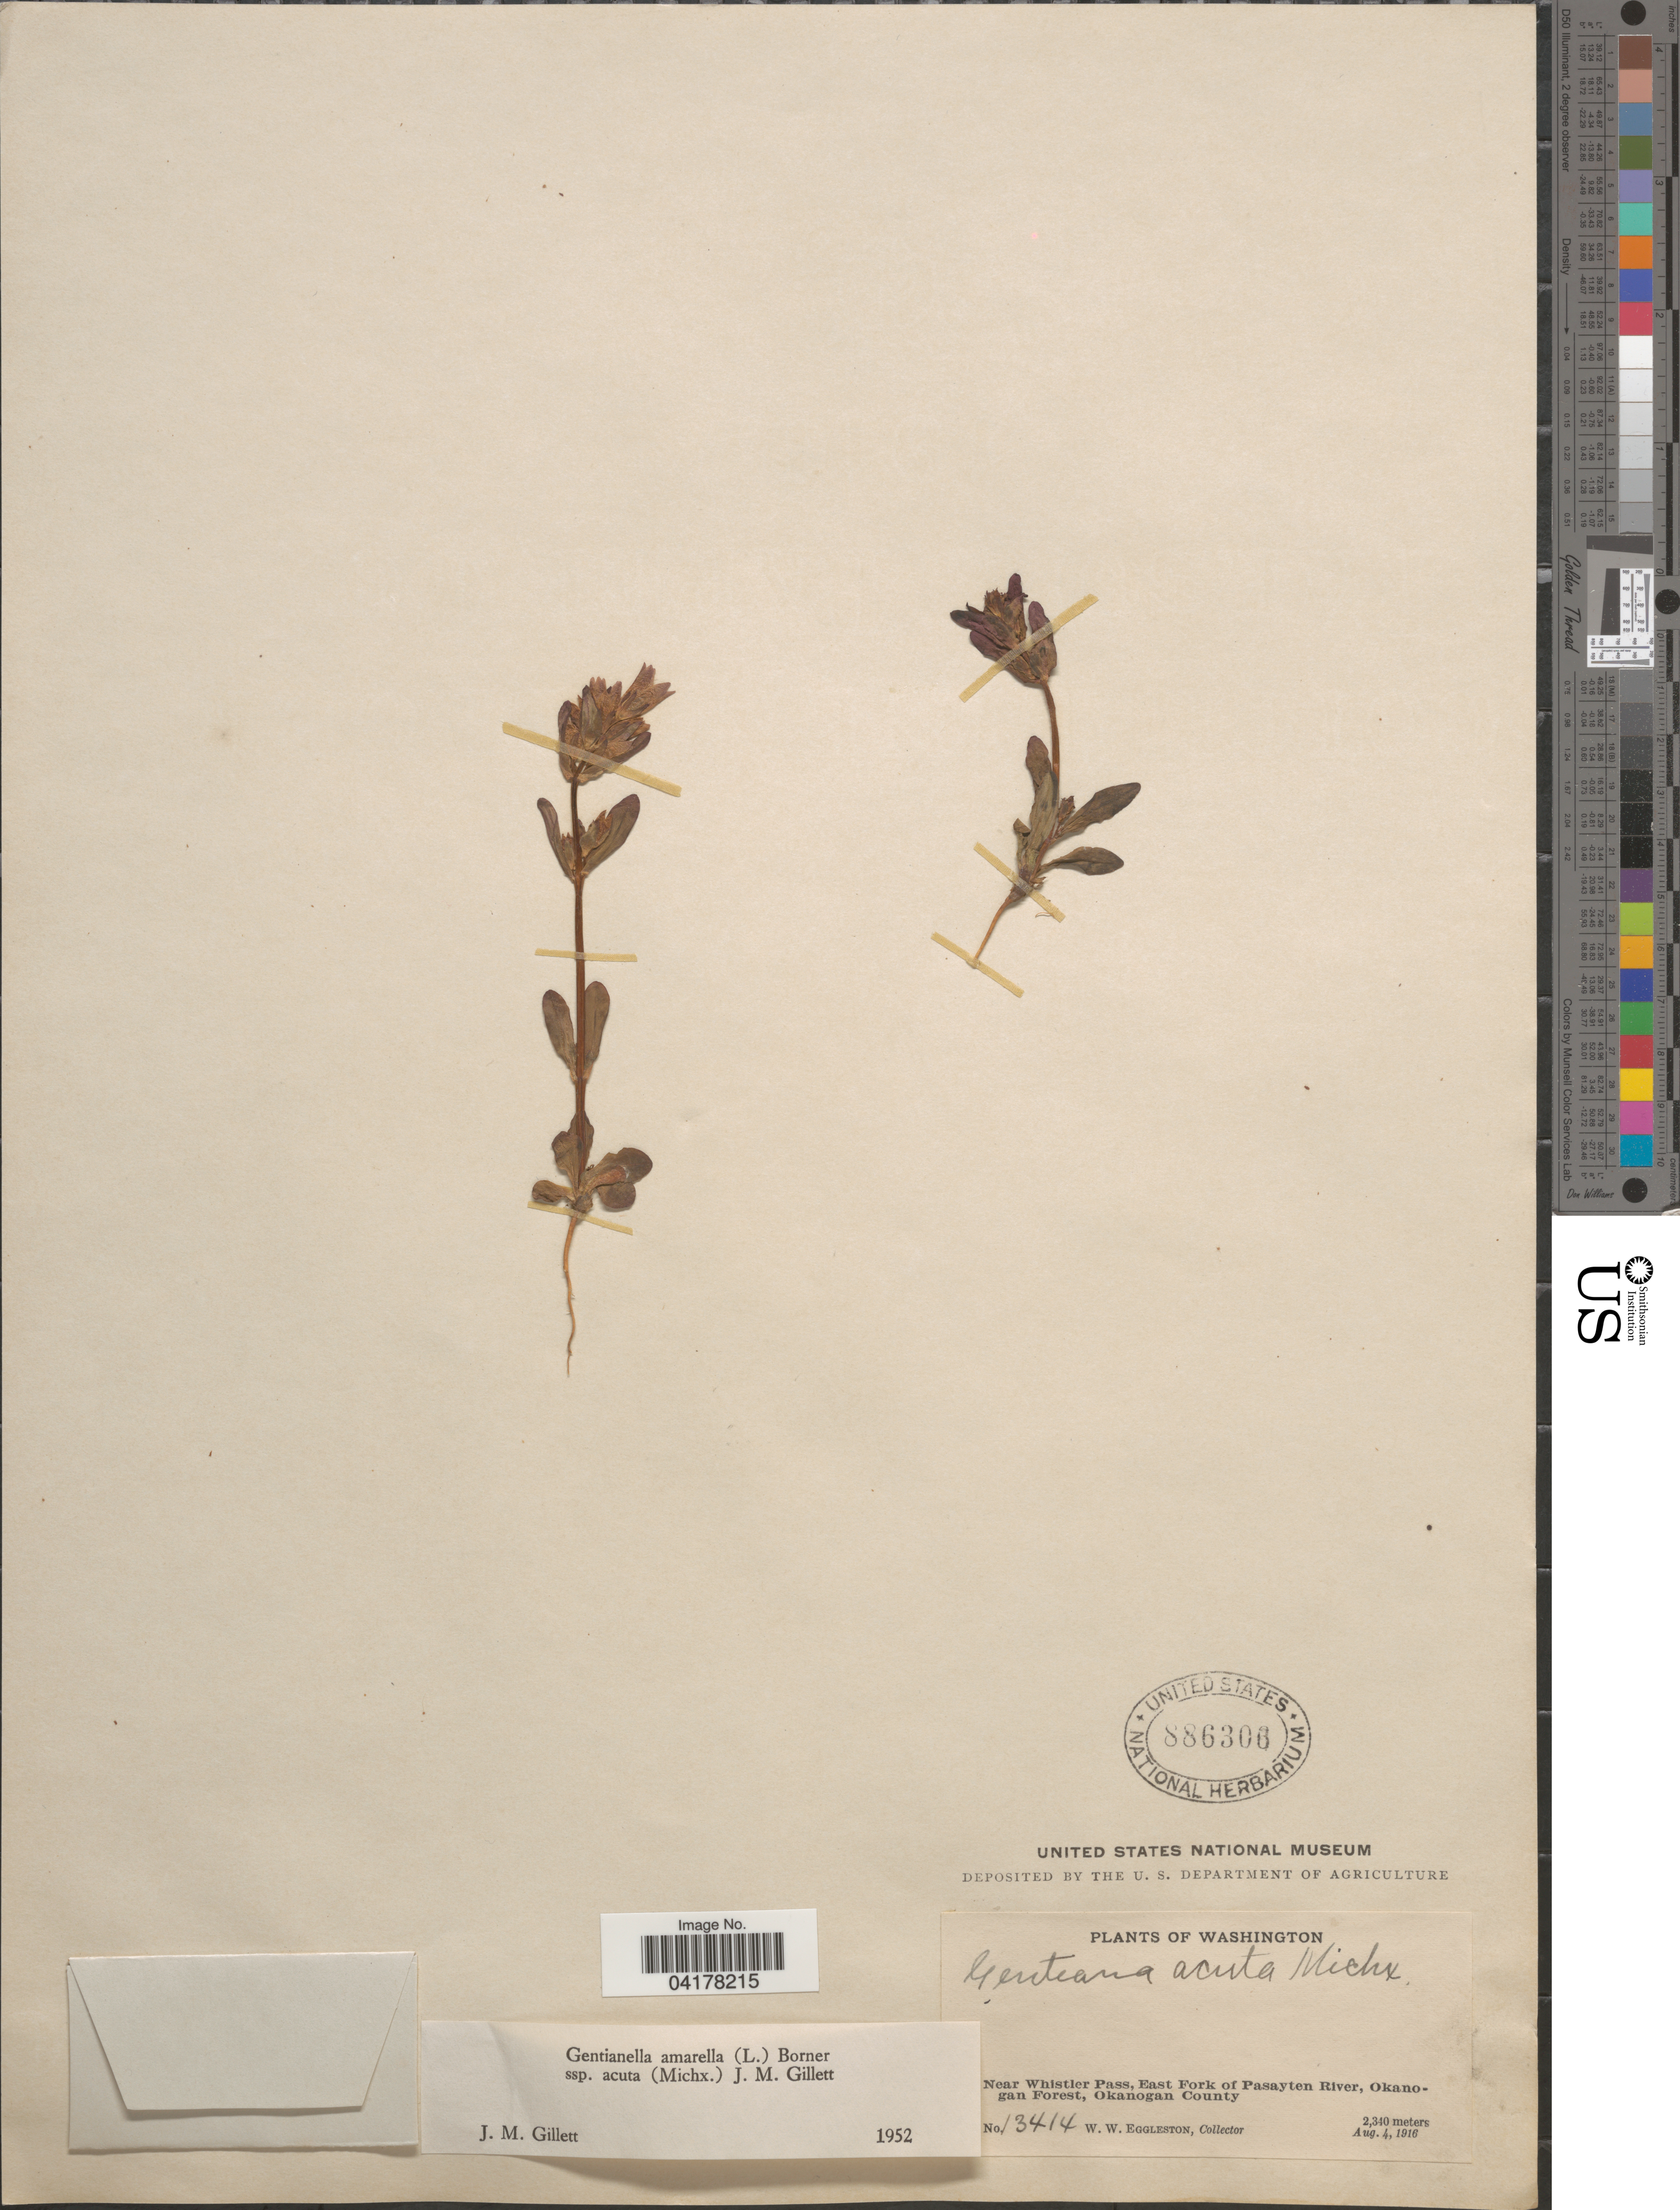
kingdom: Plantae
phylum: Tracheophyta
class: Magnoliopsida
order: Gentianales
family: Gentianaceae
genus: Gentianella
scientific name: Gentianella amarella subsp. acuta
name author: (Michx.) J.M. Gillett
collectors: W. W. Eggleston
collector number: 13414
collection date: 1916-08-04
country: United States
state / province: Washington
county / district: Okanogan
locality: Near Whistler Pass, East Fork of Pasayten River, Okanogan Forest, Okanogan County.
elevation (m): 2340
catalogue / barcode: US 886306